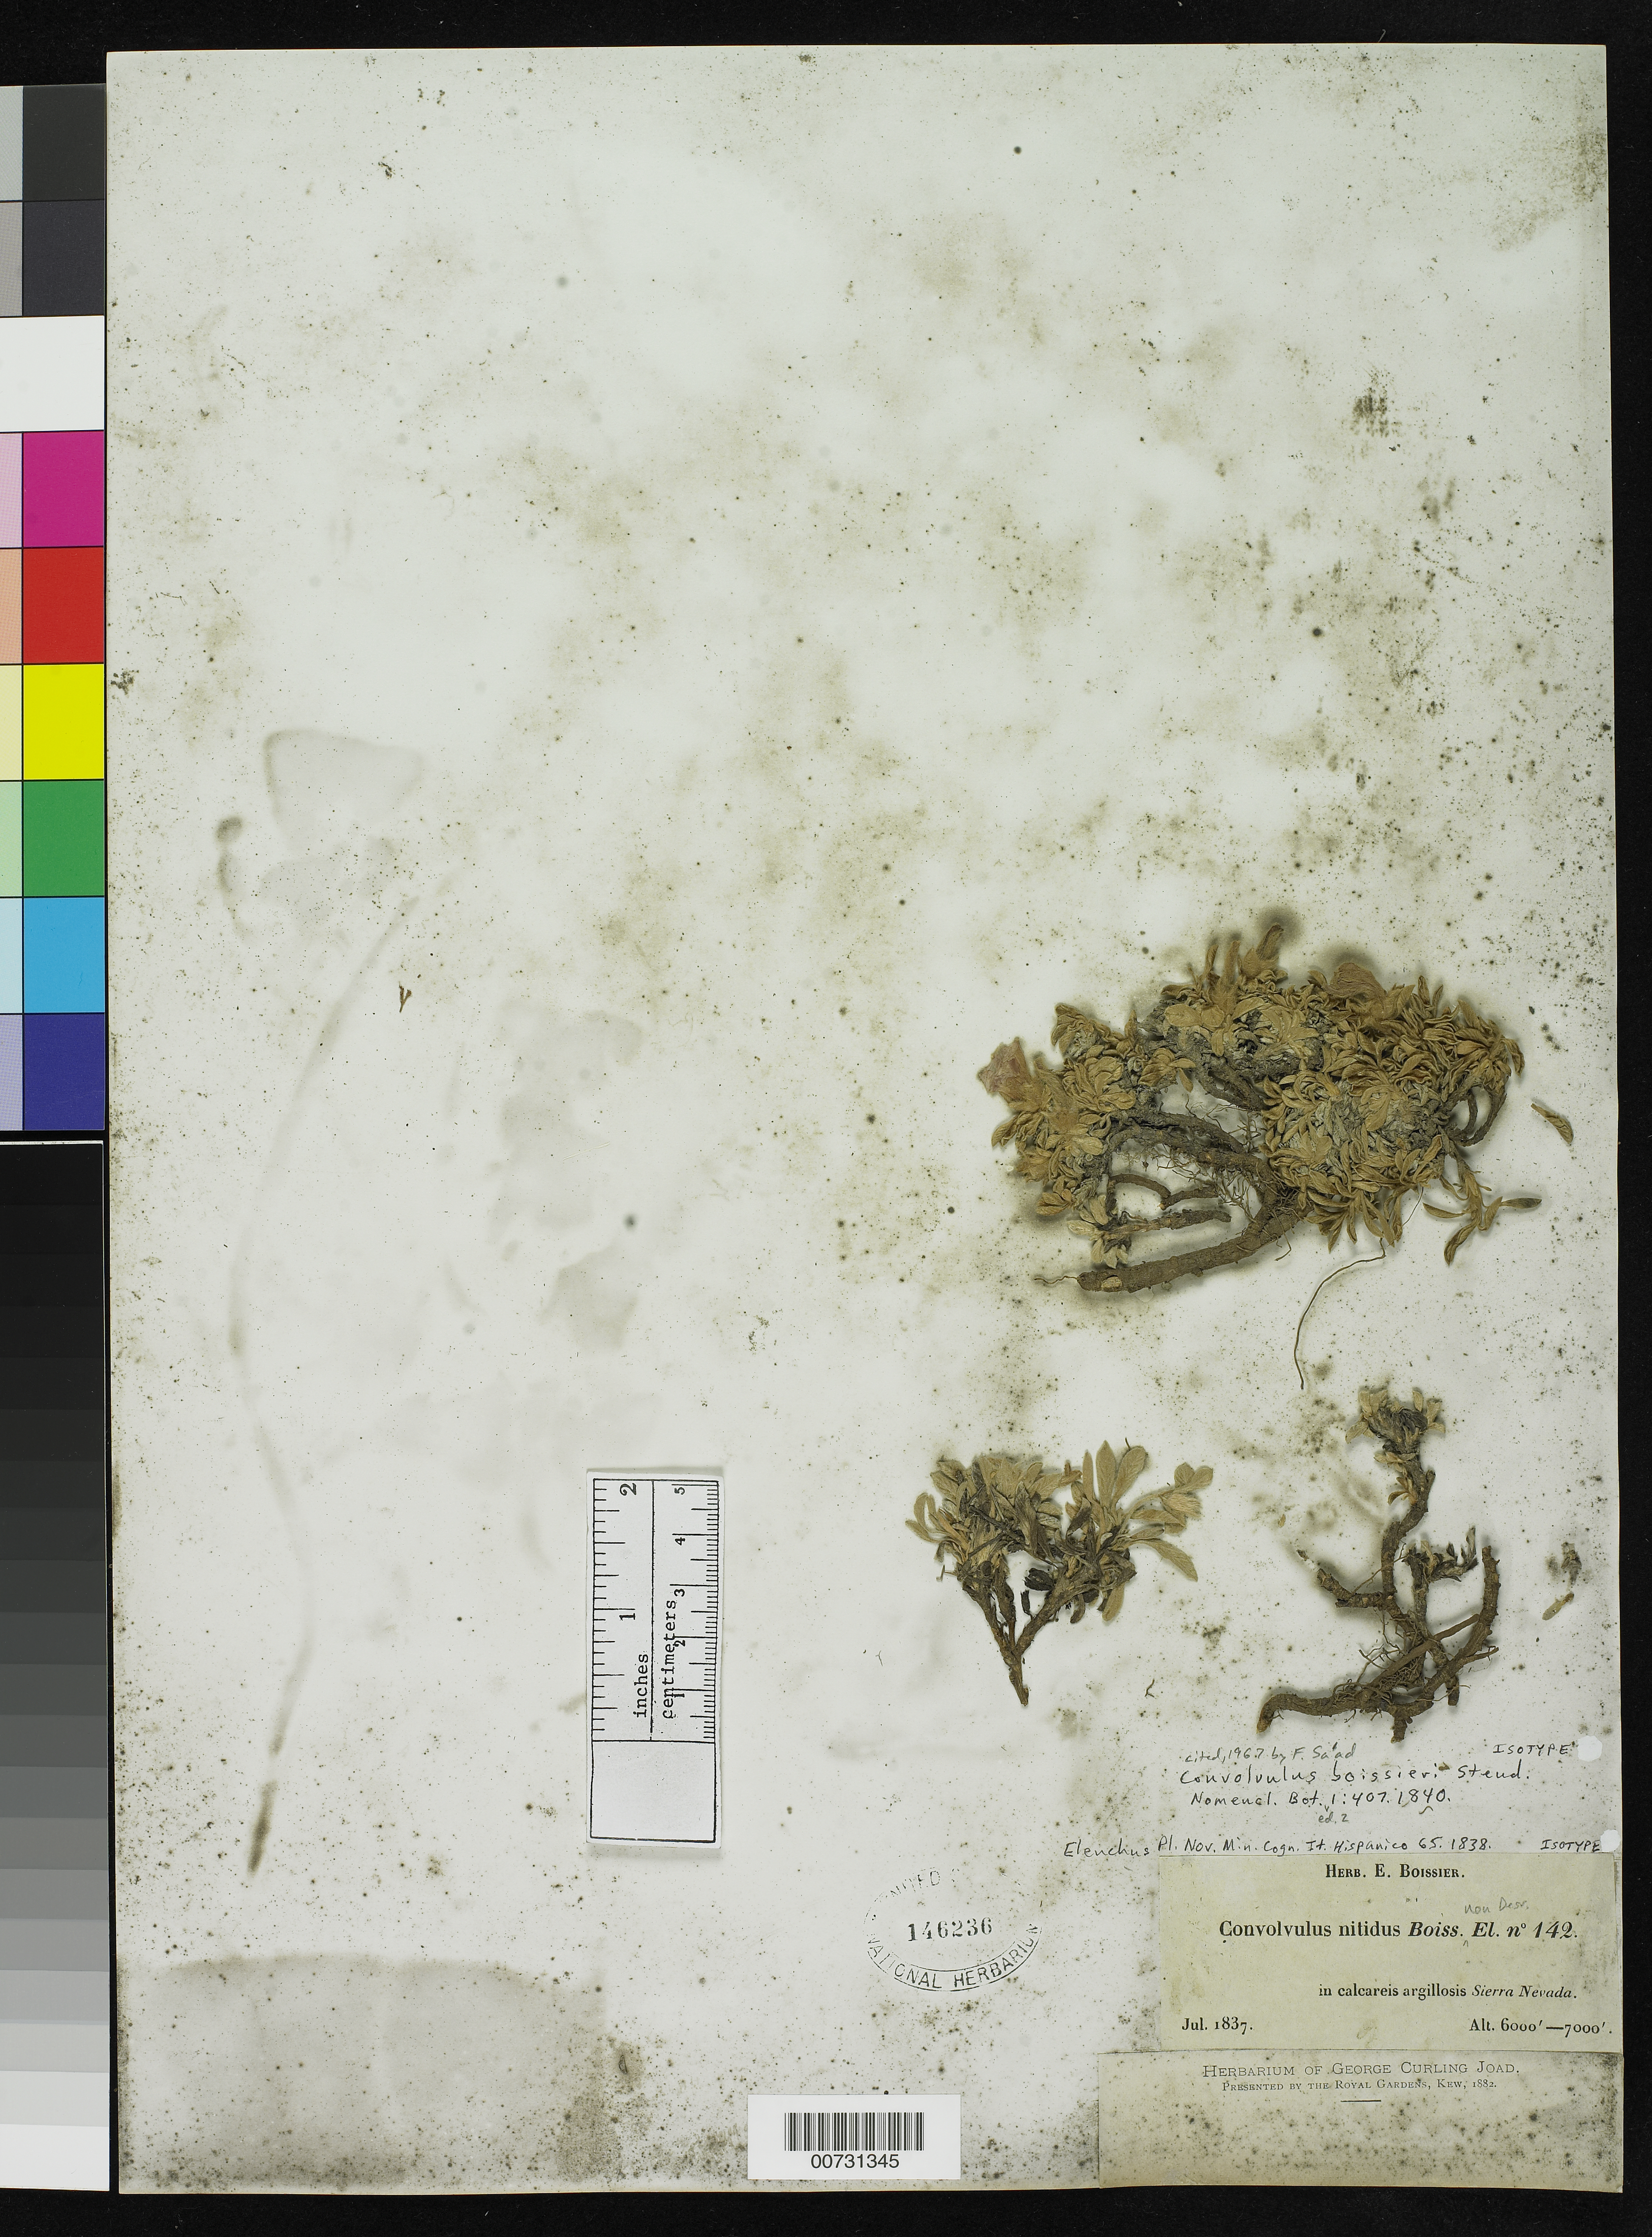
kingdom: Plantae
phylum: Tracheophyta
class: Magnoliopsida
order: Solanales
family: Convolvulaceae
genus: Convolvulus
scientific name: Convolvulus nitidus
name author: Boiss.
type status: Isotype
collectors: P. Boissier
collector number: El. [Elenchus] 142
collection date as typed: Jul 1837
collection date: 1837-07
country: Spain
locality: In calcareis argillosis Sierra Nevada.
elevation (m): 1829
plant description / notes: Not Convolvulus nitidus Desr. Cited 1967 by F. Saad.; Also an isotype of Convolvulus boissieri Steud.; Cited 1967 by F. Saad.; Also an isotype of Convolvulus nitidus Boiss. (nom. illeg., non Desr.).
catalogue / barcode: US 146236